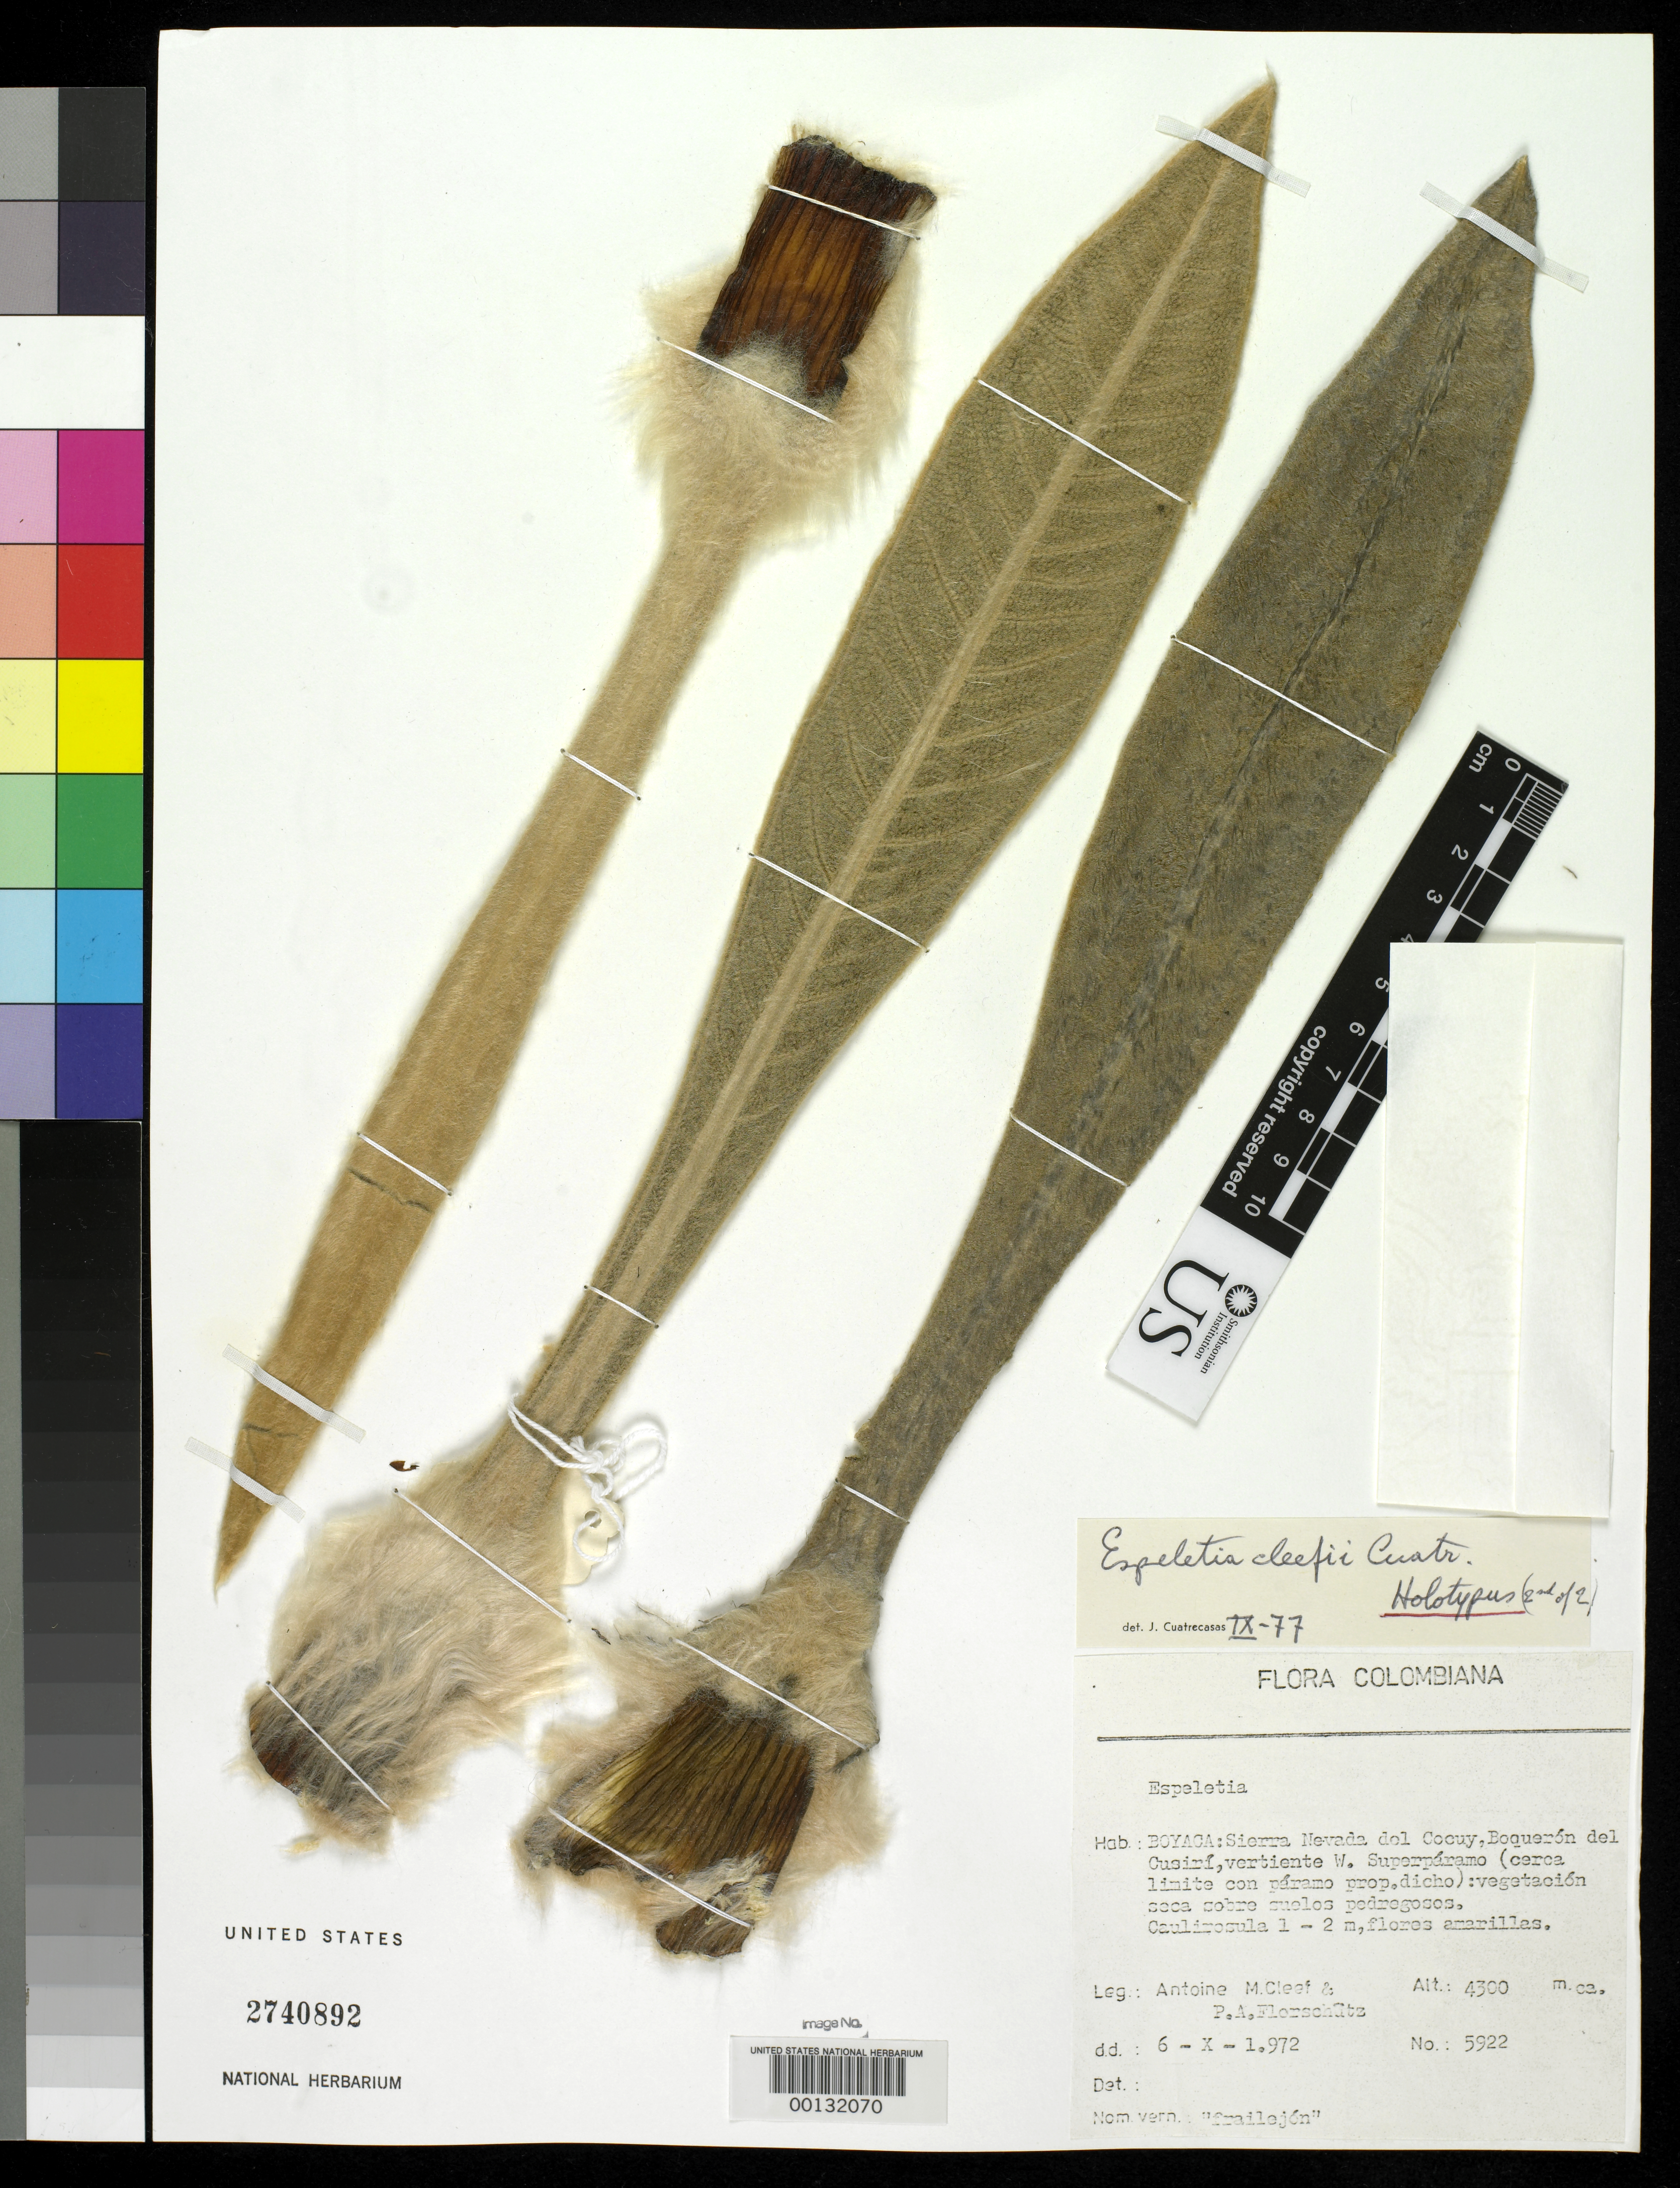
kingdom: Plantae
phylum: Tracheophyta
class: Magnoliopsida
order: Asterales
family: Asteraceae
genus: Espeletia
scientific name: Espeletia cleefii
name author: Cuatrec.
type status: Holotype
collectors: A. M. Cleef & P. Florschütz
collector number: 5922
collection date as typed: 06 Oct 1972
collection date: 1972-10-06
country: Colombia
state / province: Boyacá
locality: Sierra Nevada del Cocuy, Boqueron del Cusiri.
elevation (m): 4300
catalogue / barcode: US 2740892